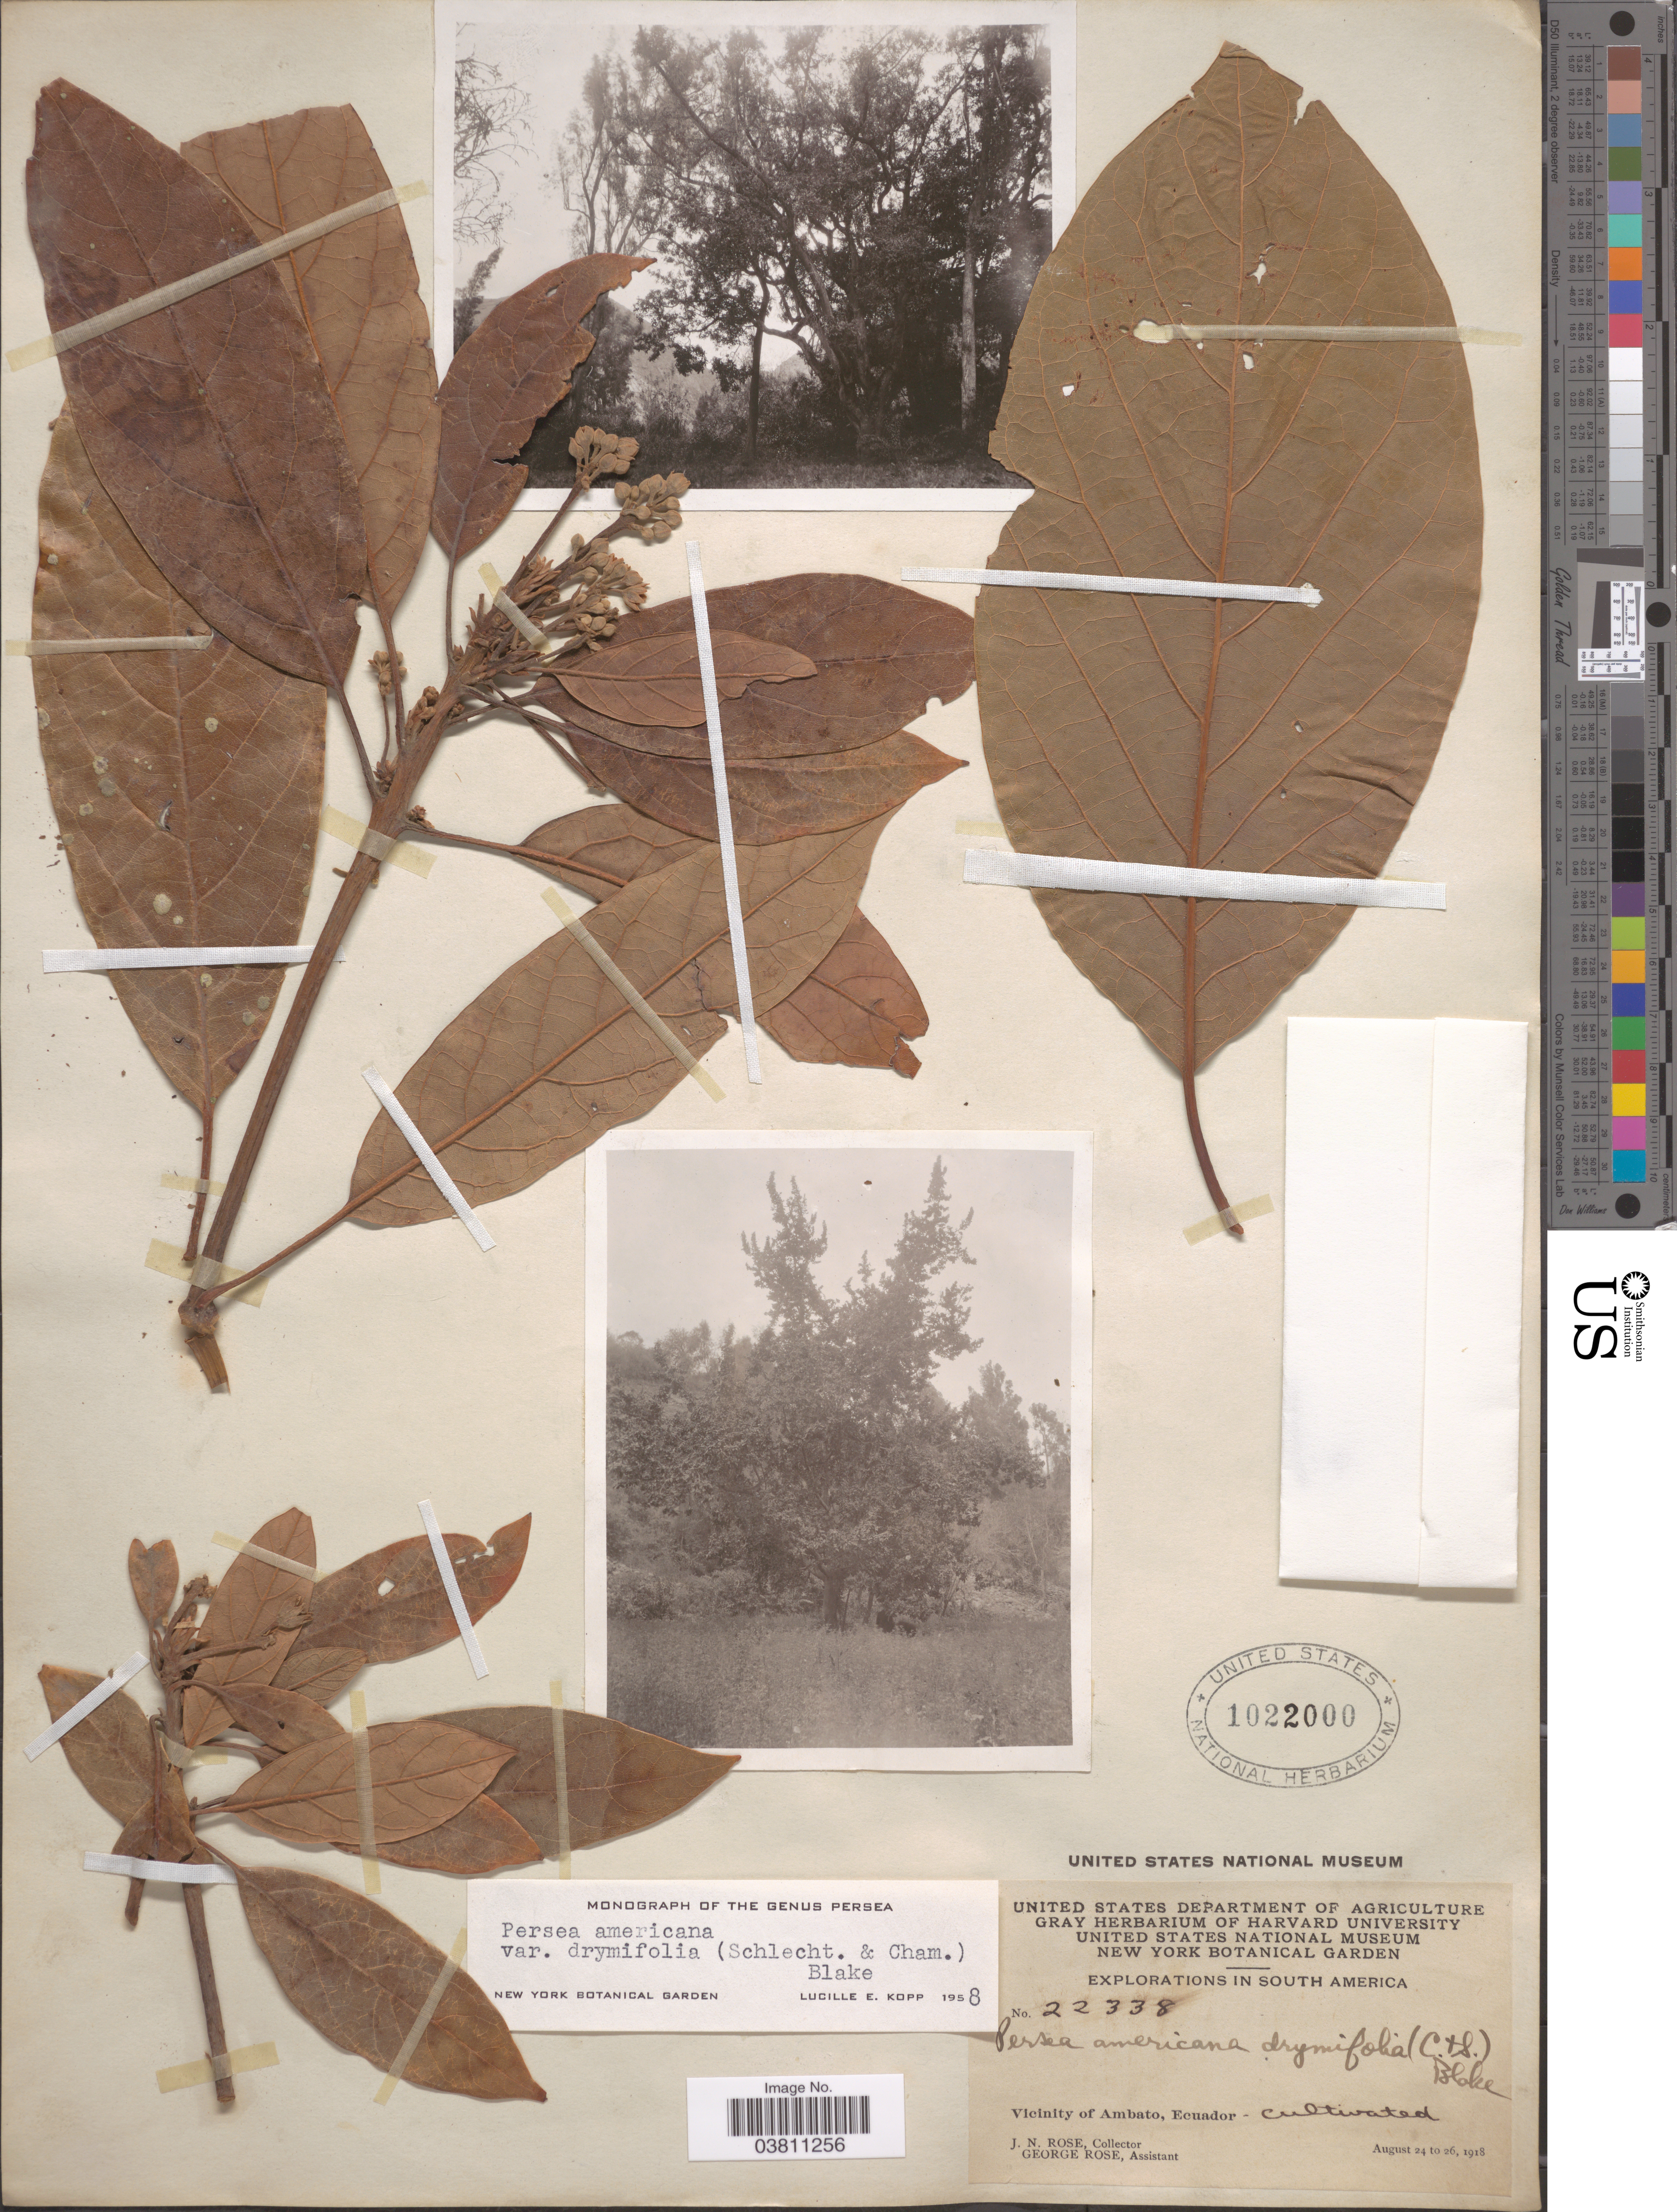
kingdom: Plantae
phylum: Tracheophyta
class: Magnoliopsida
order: Laurales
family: Lauraceae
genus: Persea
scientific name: Persea americana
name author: Mill.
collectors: J. N. Rose & G. Rose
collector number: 22338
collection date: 1918-08-24/1918-08-26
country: Ecuador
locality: Vicinity of Ambato.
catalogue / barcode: US 1022000